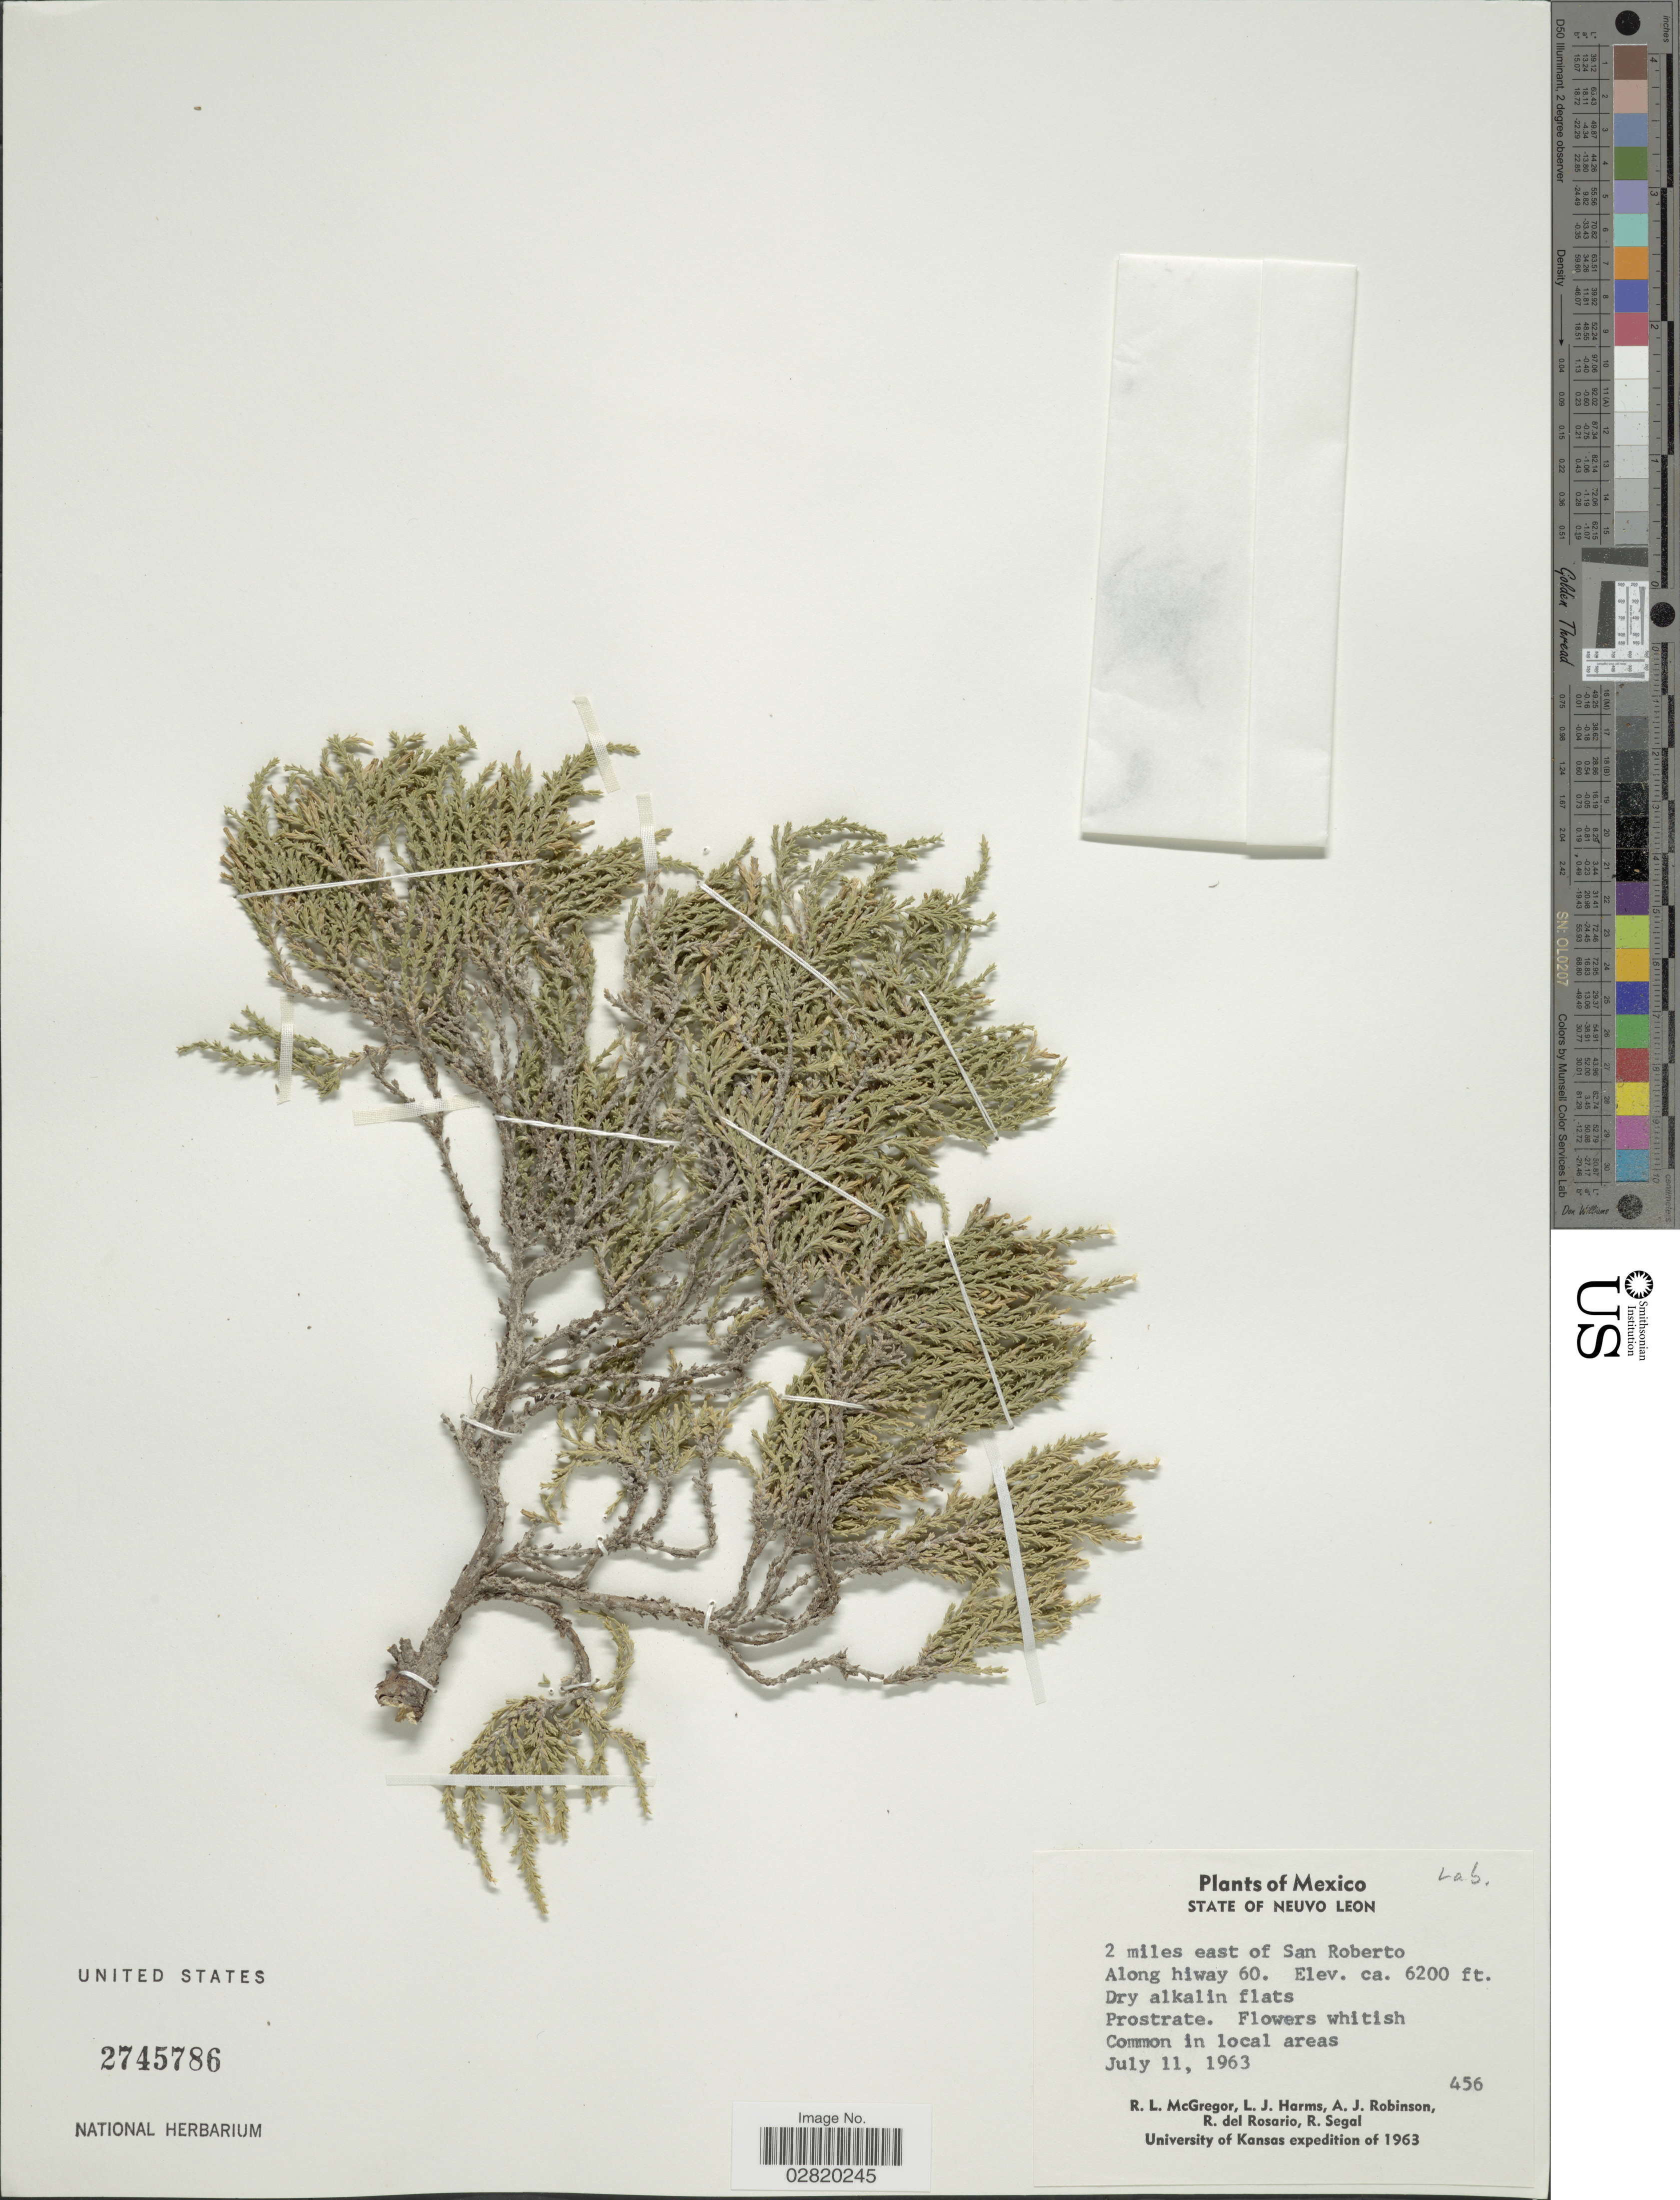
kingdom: Plantae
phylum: Tracheophyta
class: Magnoliopsida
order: Lamiales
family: Lamiaceae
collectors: R. McGregor, L. Harms, A. J. Robinson, R. del Rosario & R. Segal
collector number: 456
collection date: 1963-07-11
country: Mexico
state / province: Nuevo León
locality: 2 miles east of San Roberto Along hiway 60.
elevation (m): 1890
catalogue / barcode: US 2745786